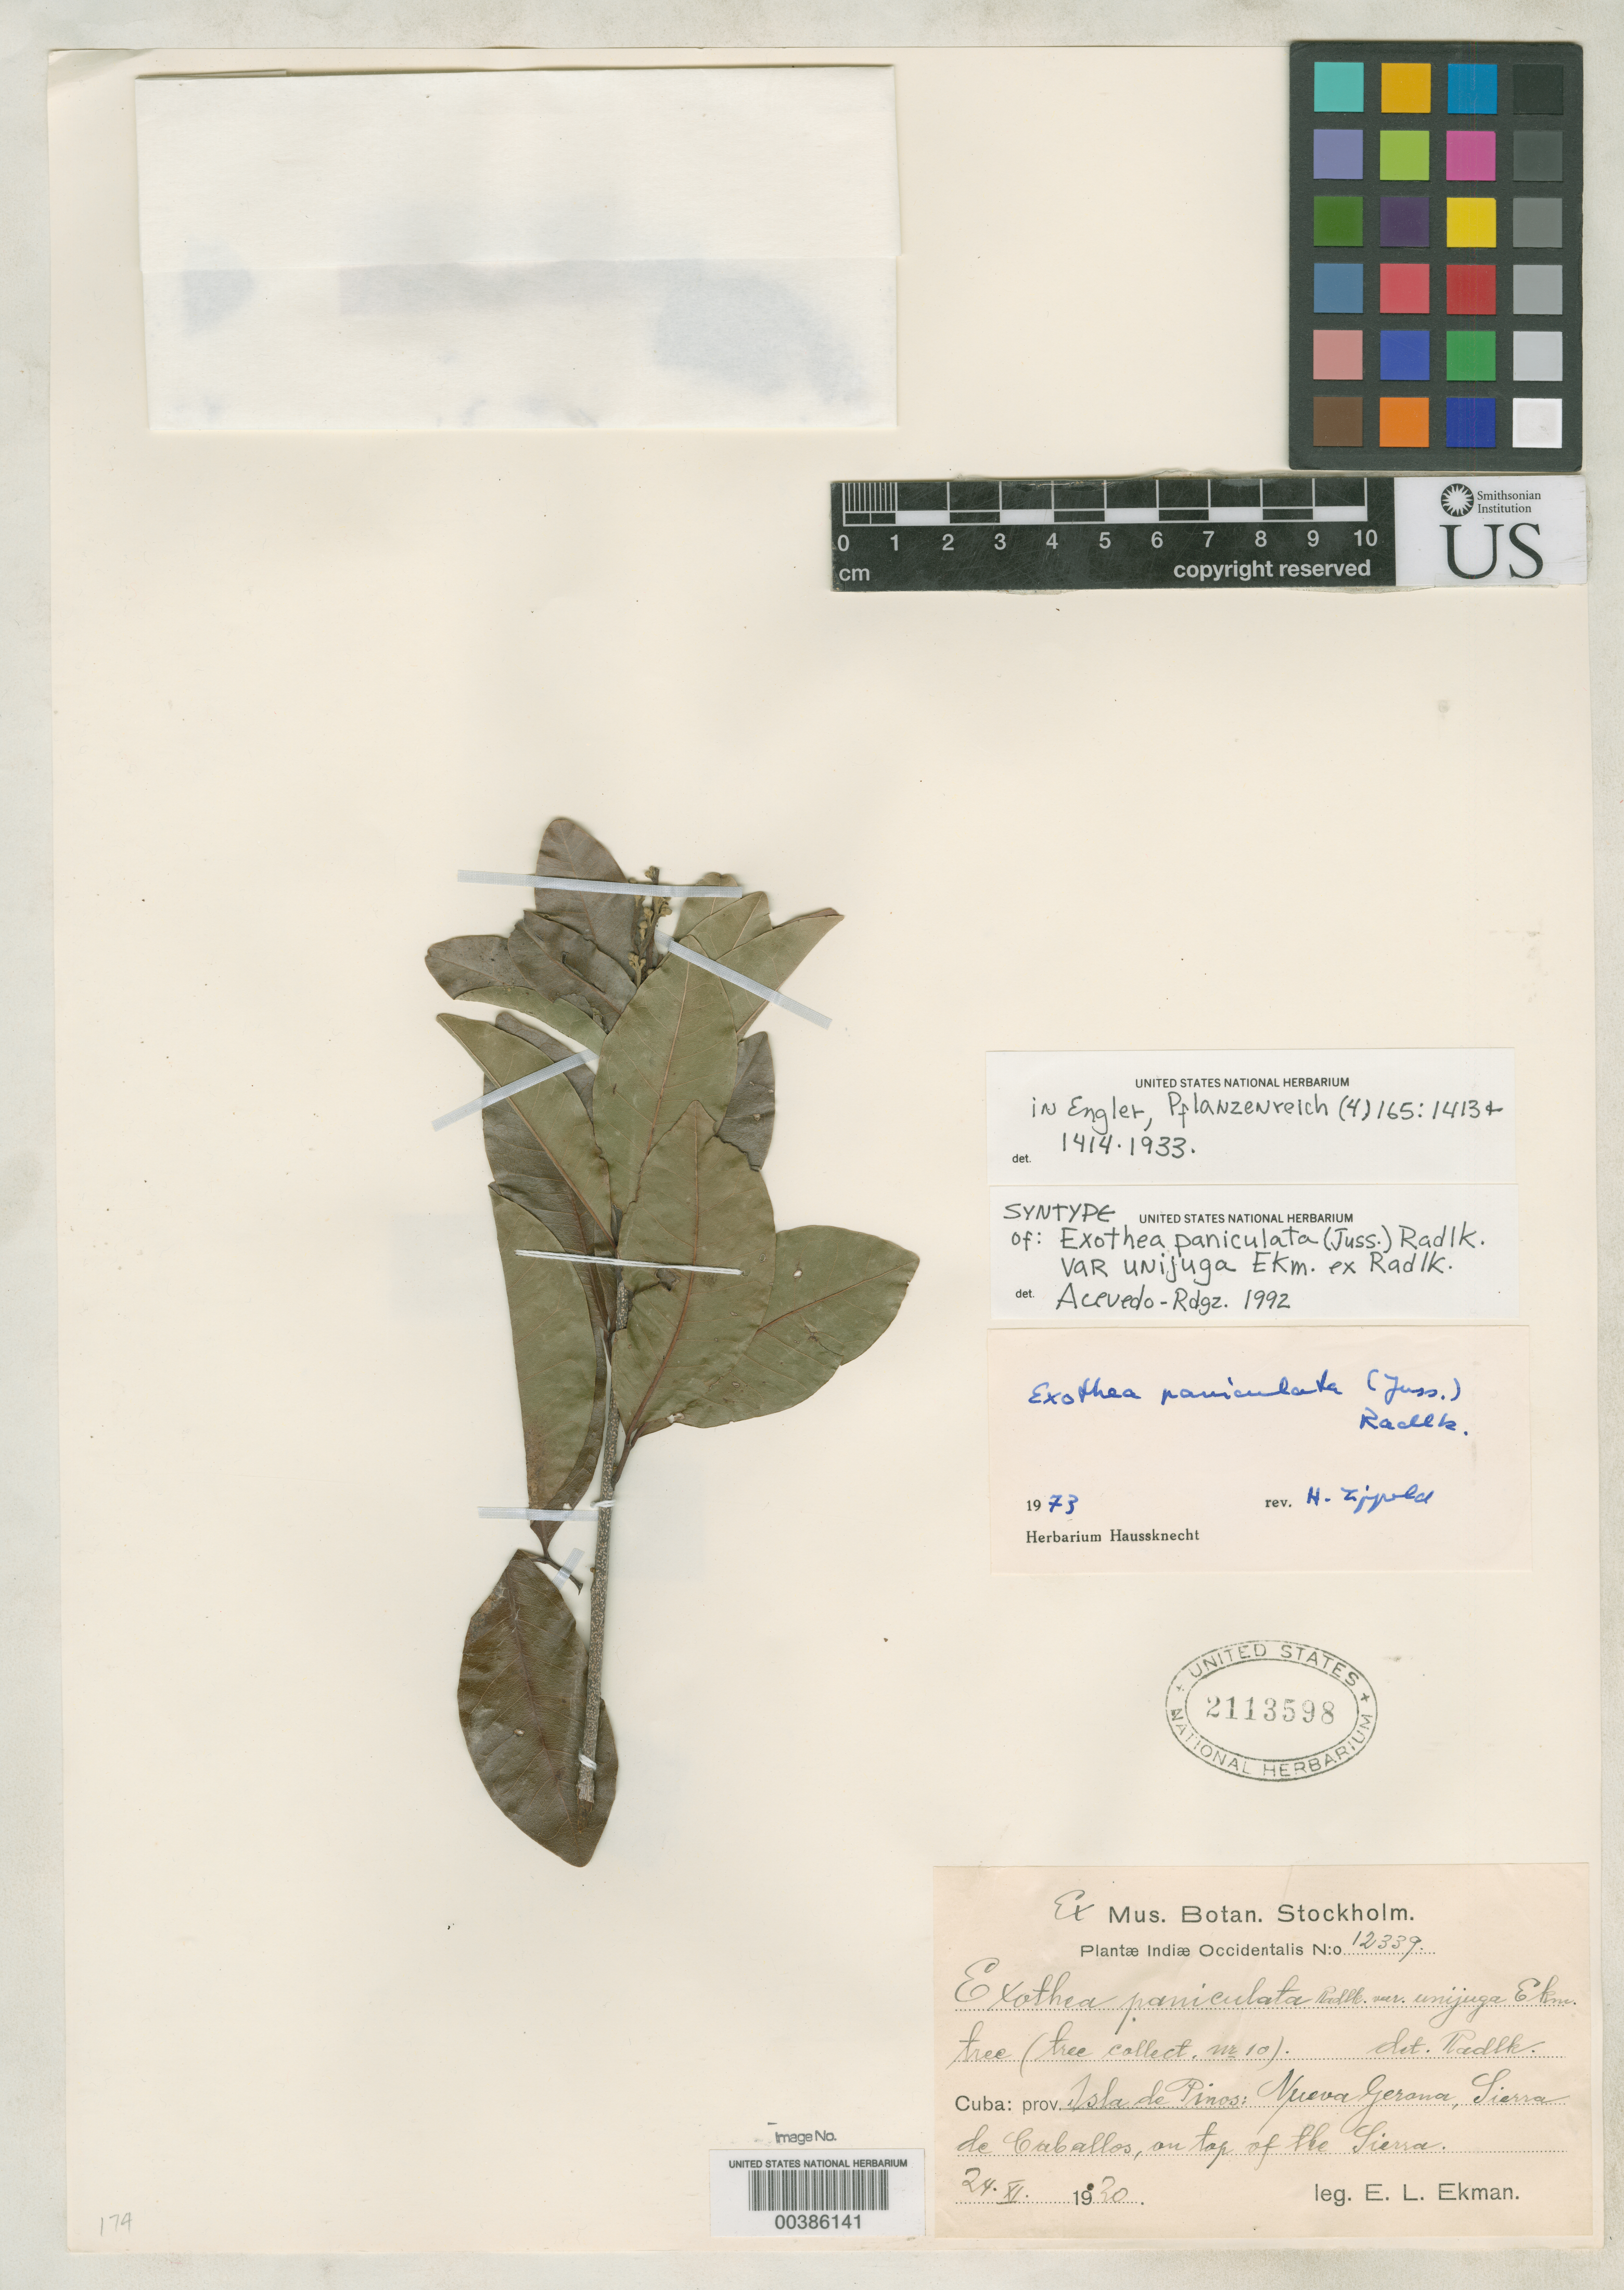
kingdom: Plantae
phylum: Tracheophyta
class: Magnoliopsida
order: Sapindales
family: Sapindaceae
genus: Exothea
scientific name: Exothea paniculata var. unijuga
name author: Ekman ex Radlk. in Engl.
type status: Syntype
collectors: E. L. Ekman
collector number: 12339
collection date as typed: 24 Nov 1930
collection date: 1930-11-24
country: Cuba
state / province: Isla de La Juventud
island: Isla de La Juventud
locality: Nueva Gerona, Sierra de Caballos, on top of sierra.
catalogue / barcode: US 2113598